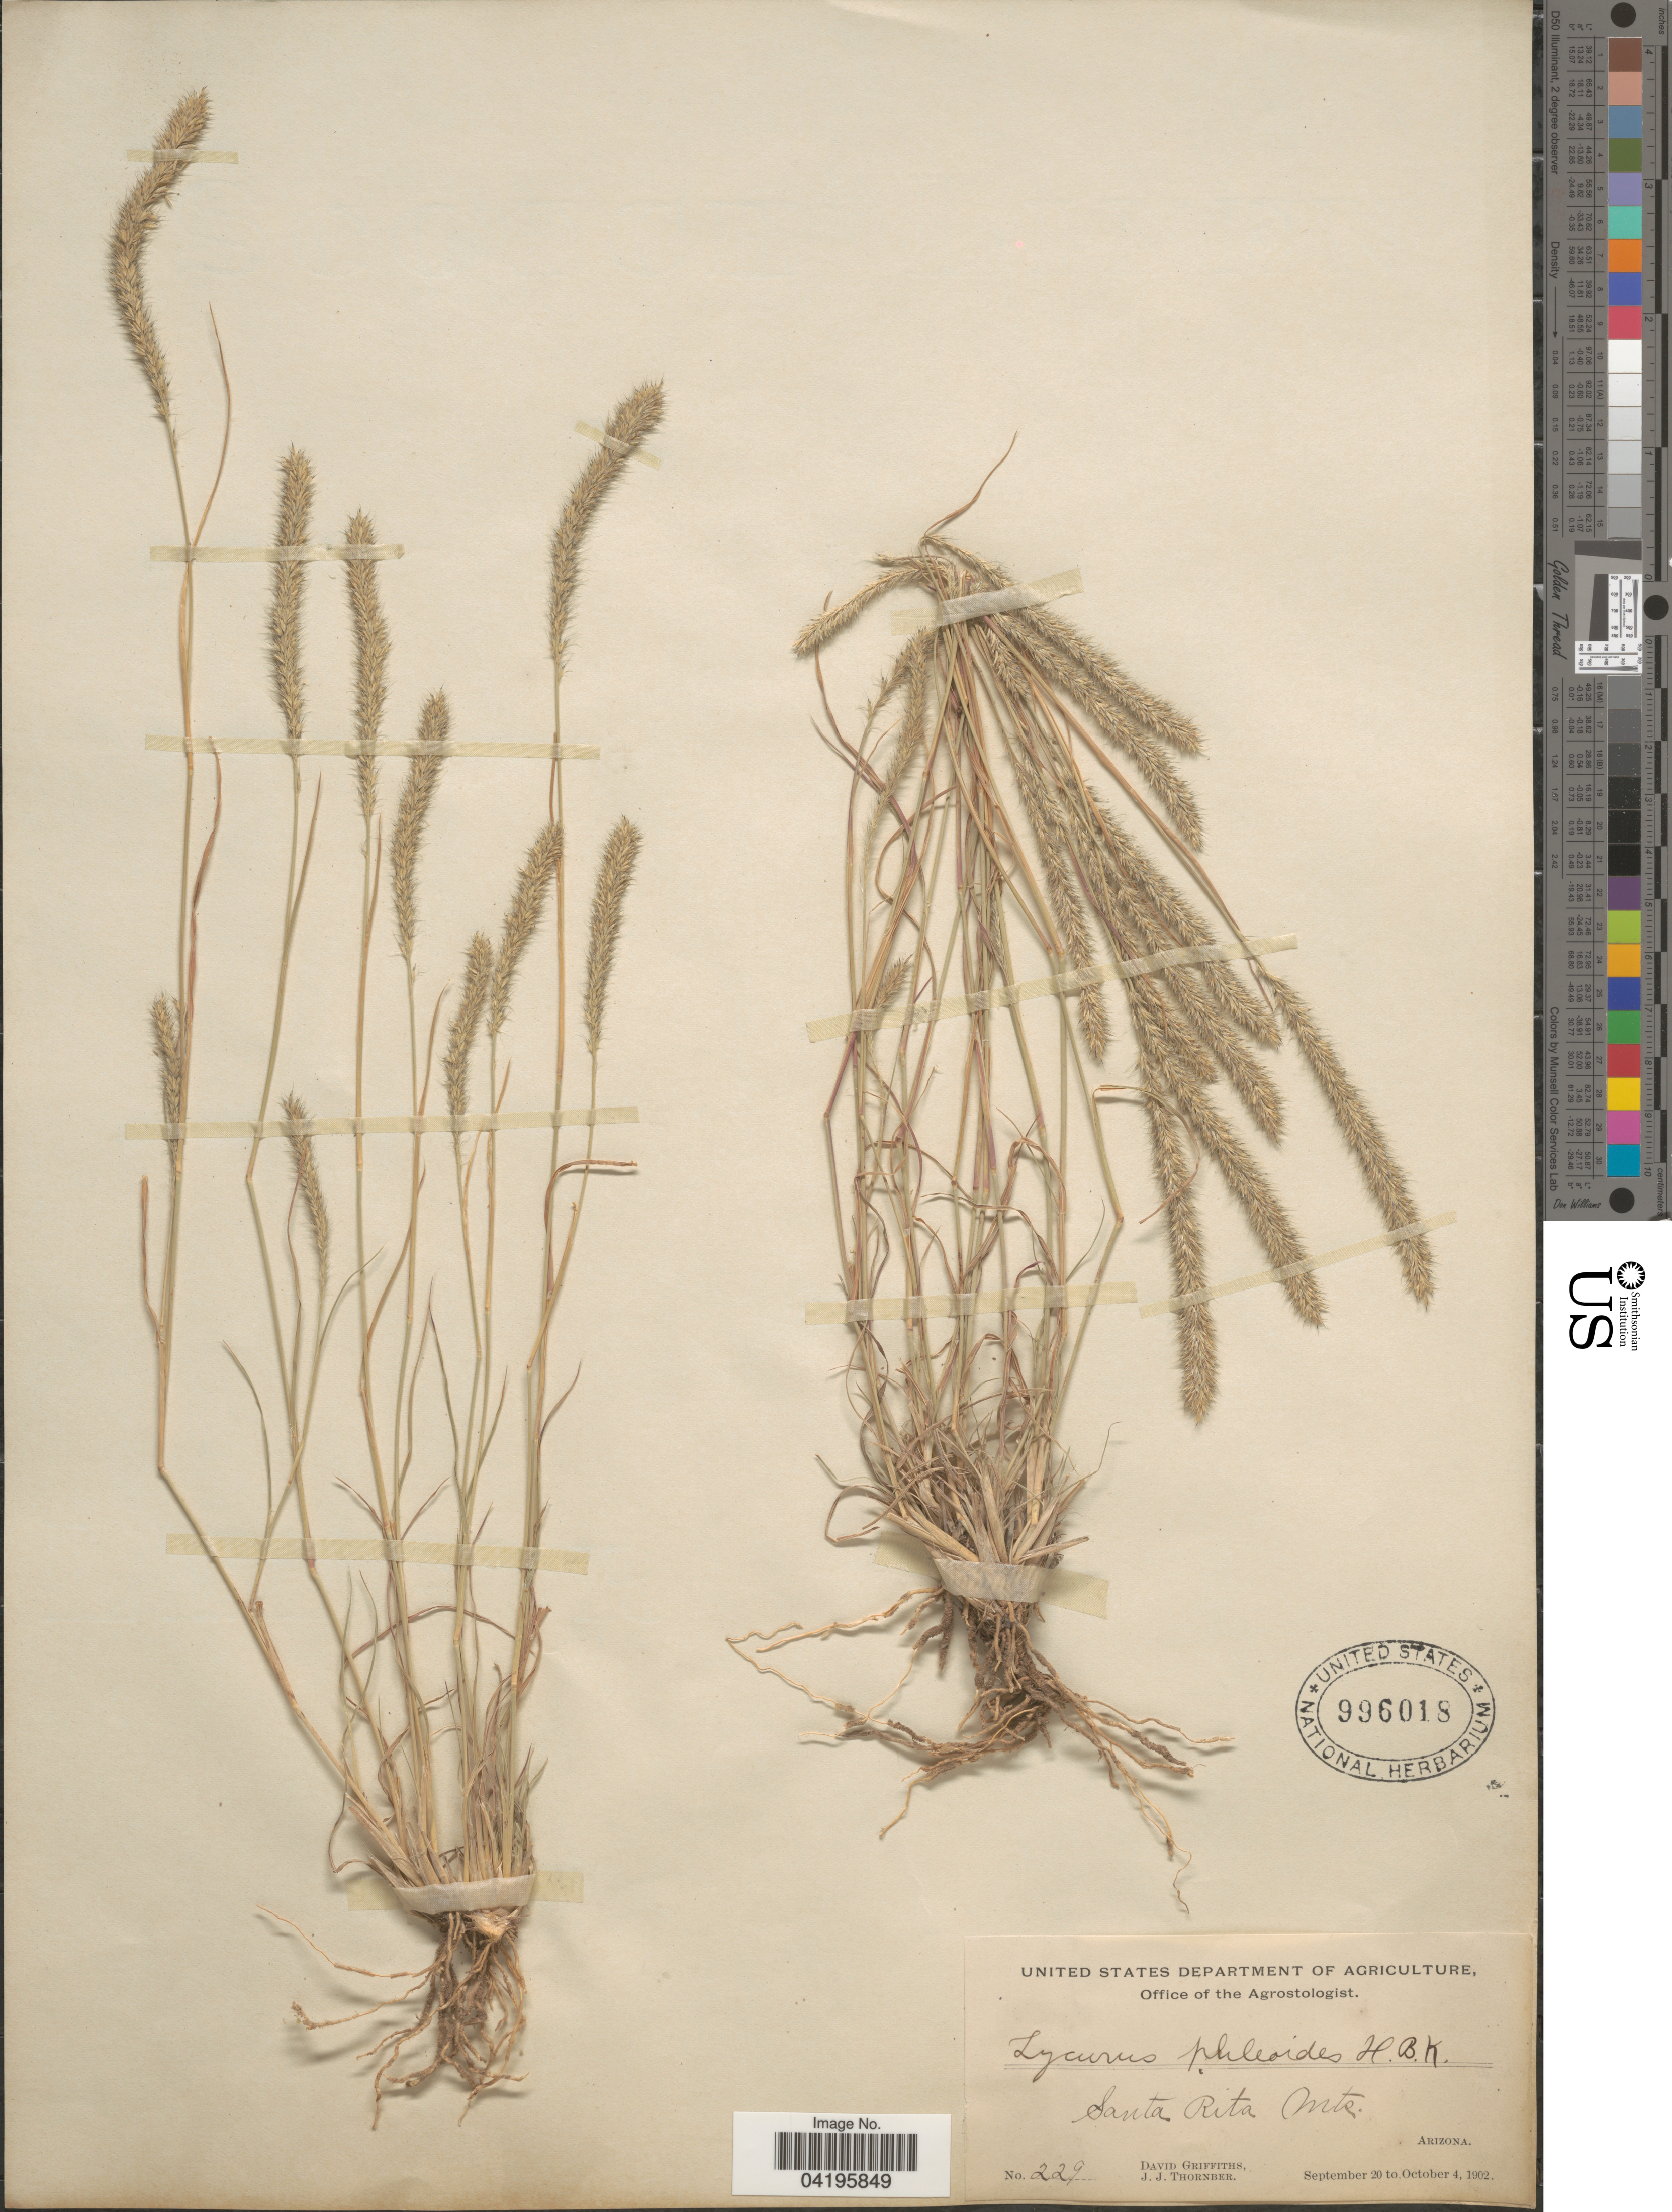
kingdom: Plantae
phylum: Tracheophyta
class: Liliopsida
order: Poales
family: Poaceae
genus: Muhlenbergia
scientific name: Muhlenbergia phleoides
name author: (Kunth) Columbus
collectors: D. Griffiths & J. Thornber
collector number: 229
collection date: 1902-09-20/1902-10-04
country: United States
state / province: Arizona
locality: Santa Rita Mts.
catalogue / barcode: US 996018